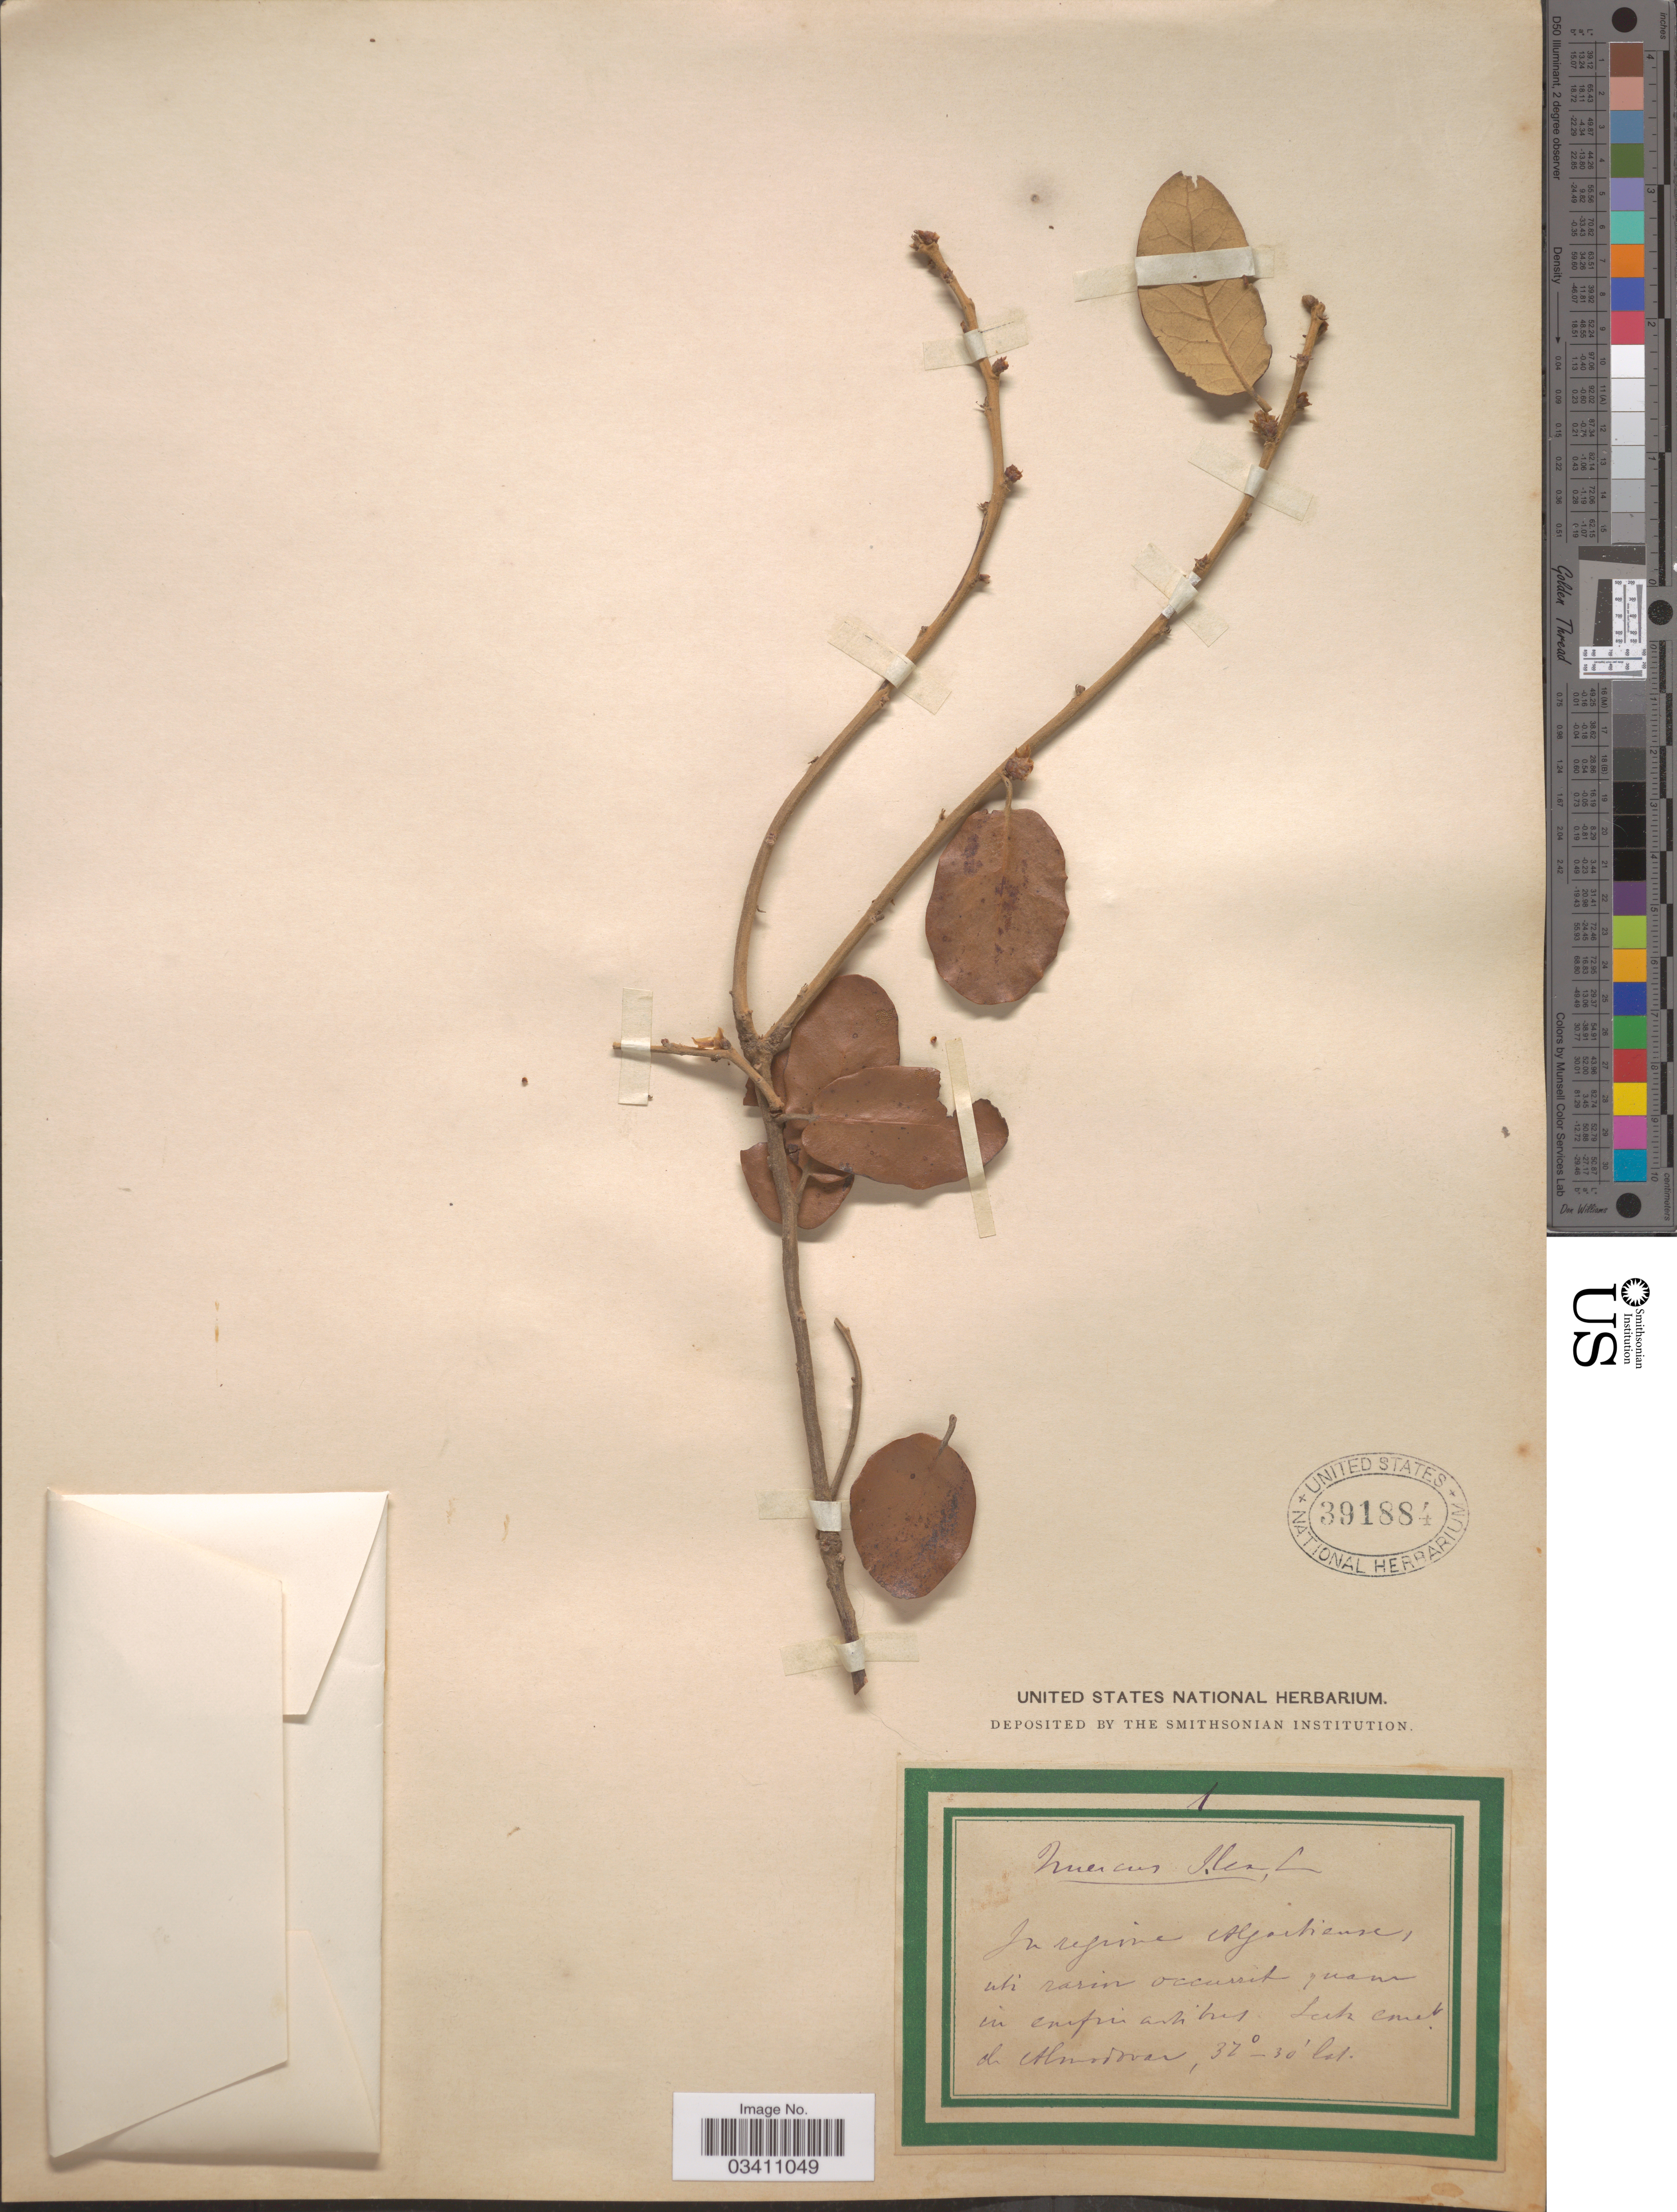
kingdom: Plantae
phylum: Tracheophyta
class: Magnoliopsida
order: Fagales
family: Fagaceae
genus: Quercus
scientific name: Quercus ilex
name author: Lour.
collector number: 1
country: Portugal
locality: In regione Alpartiense, uti rarin occurrit guana in emfri antibus Luk cmet. de Almodovar. [interpreted]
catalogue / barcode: US 391884